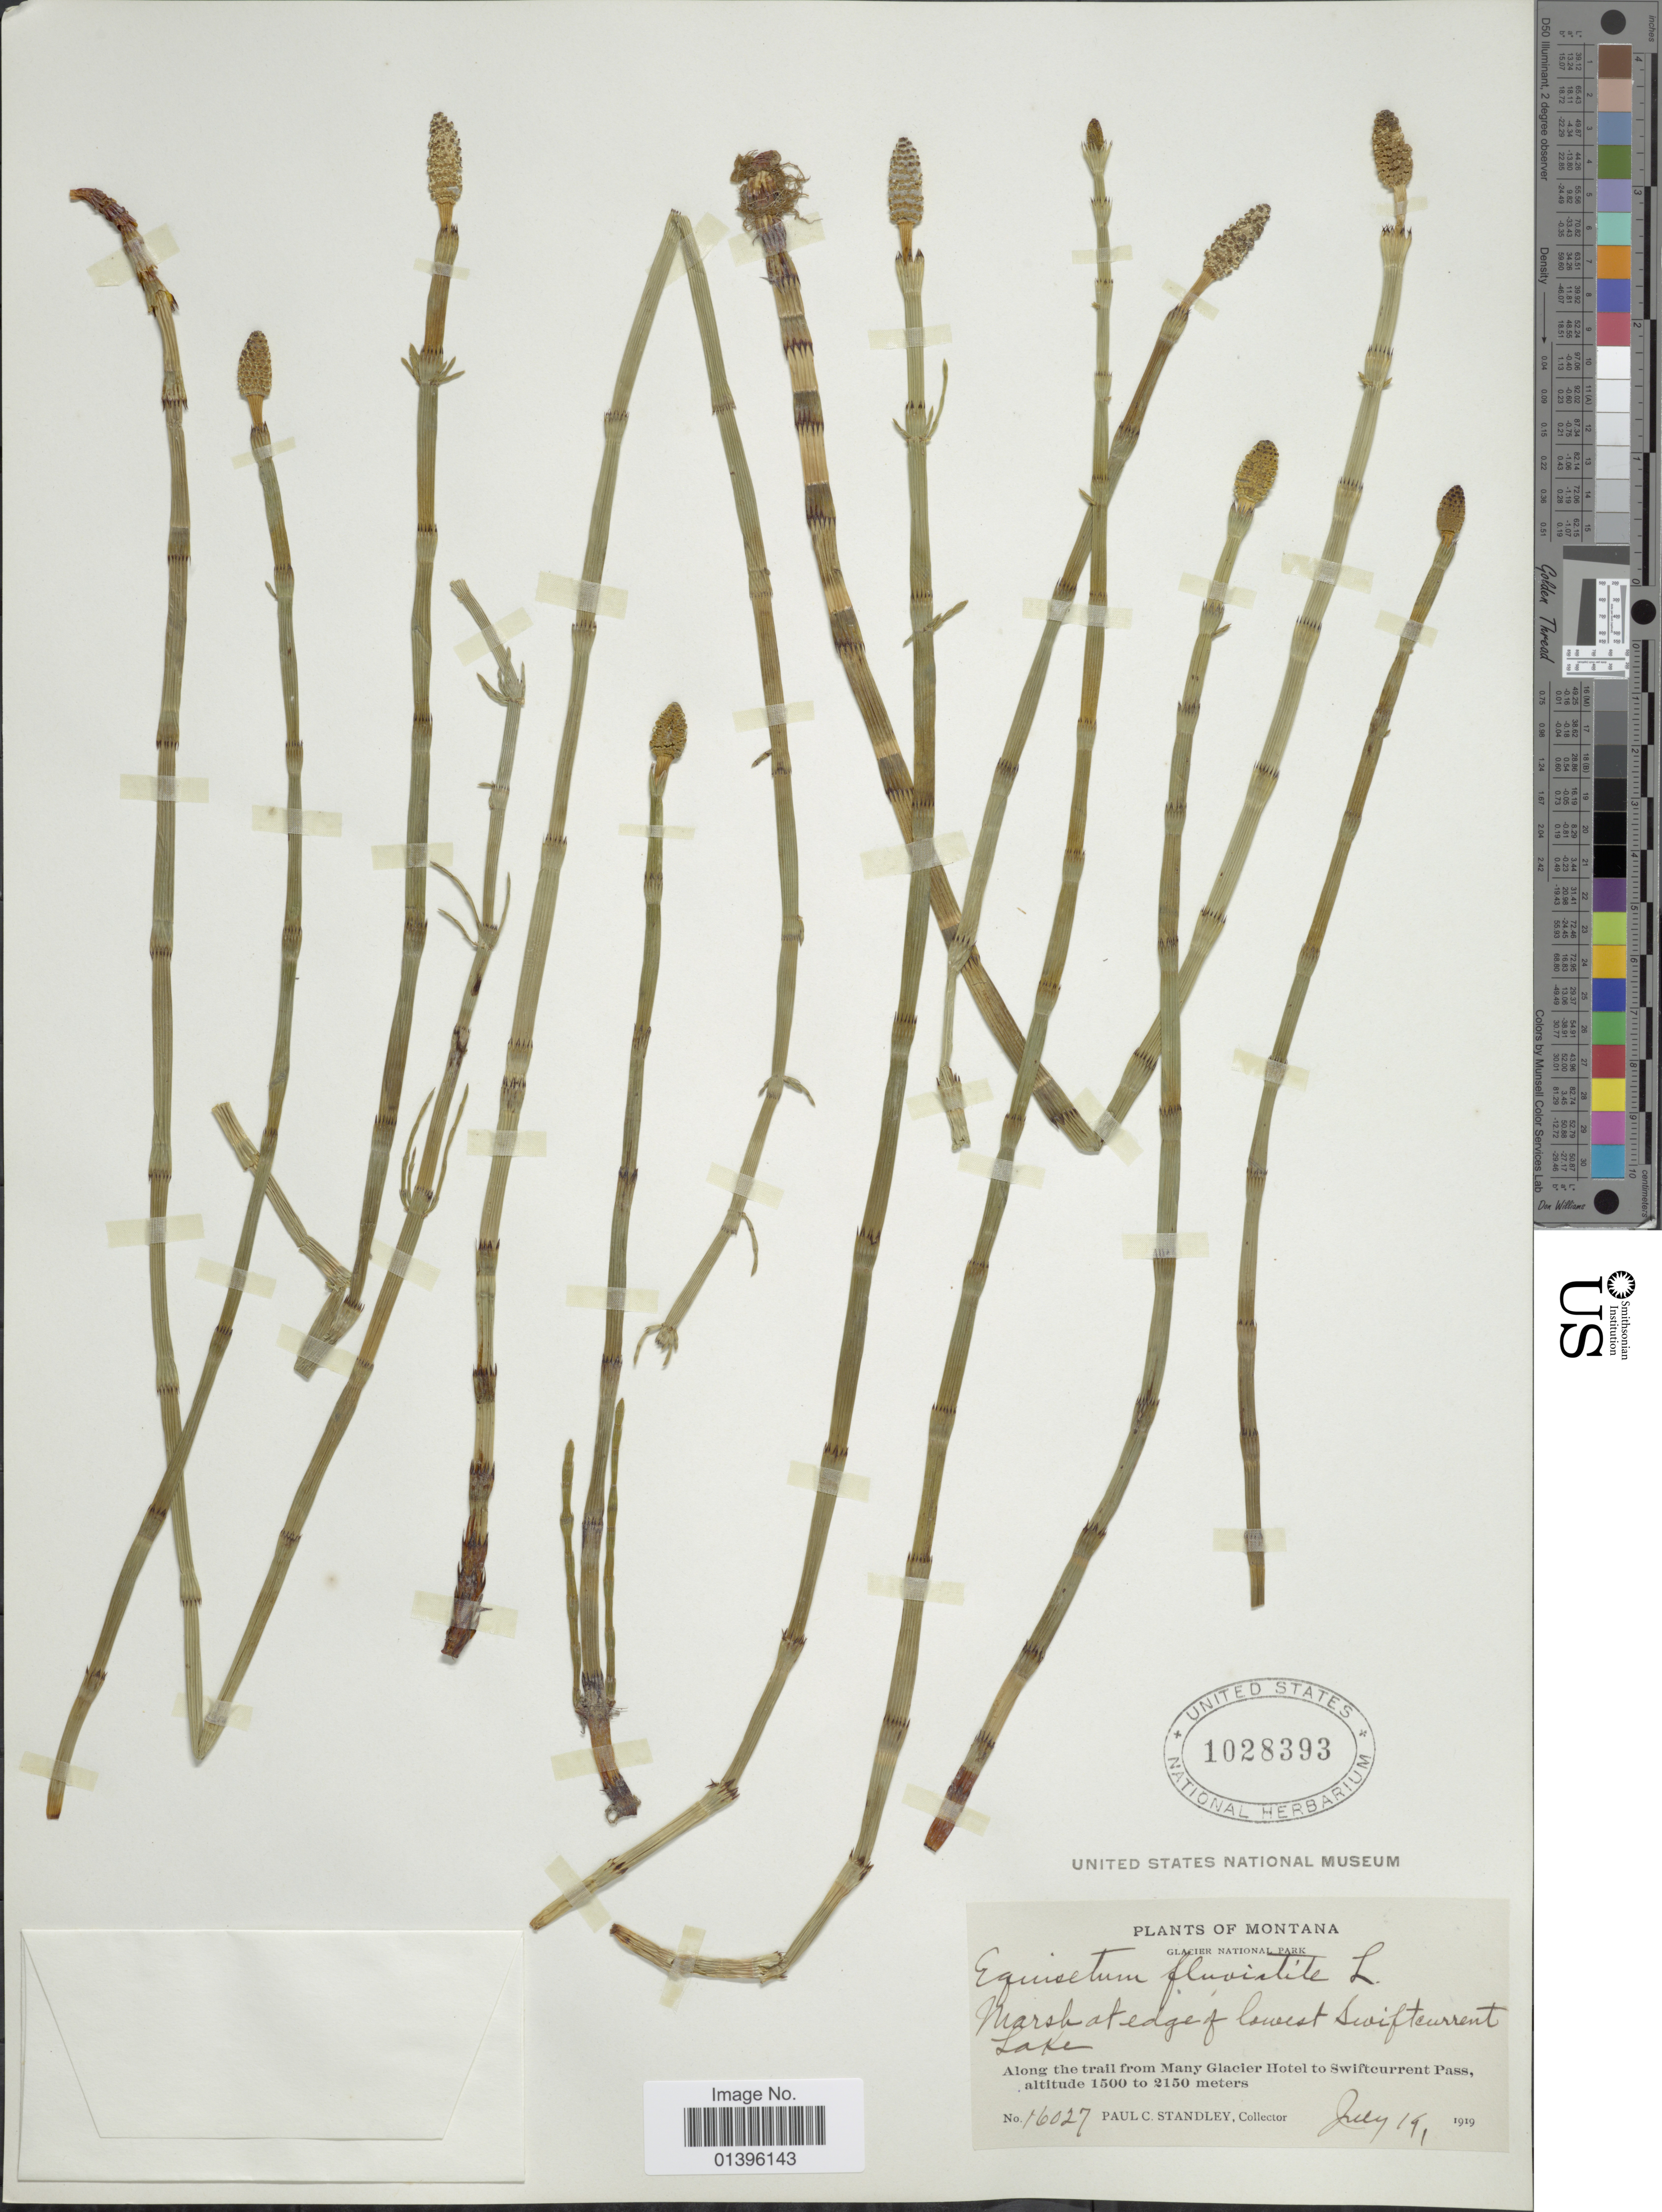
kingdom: Plantae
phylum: Tracheophyta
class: Polypodiopsida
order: Equisetales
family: Equisetaceae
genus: Equisetum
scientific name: Equisetum fluviatile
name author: L.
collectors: P. C. Standley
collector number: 16027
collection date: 1919-07-19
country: United States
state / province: Montana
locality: Glacier National Park. Marsh at edge of lowest Swiftcurrent Lake. Along the trail from Many Glacier Hotel to Swiftcurrent Pass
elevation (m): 1500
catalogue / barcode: US 1028393